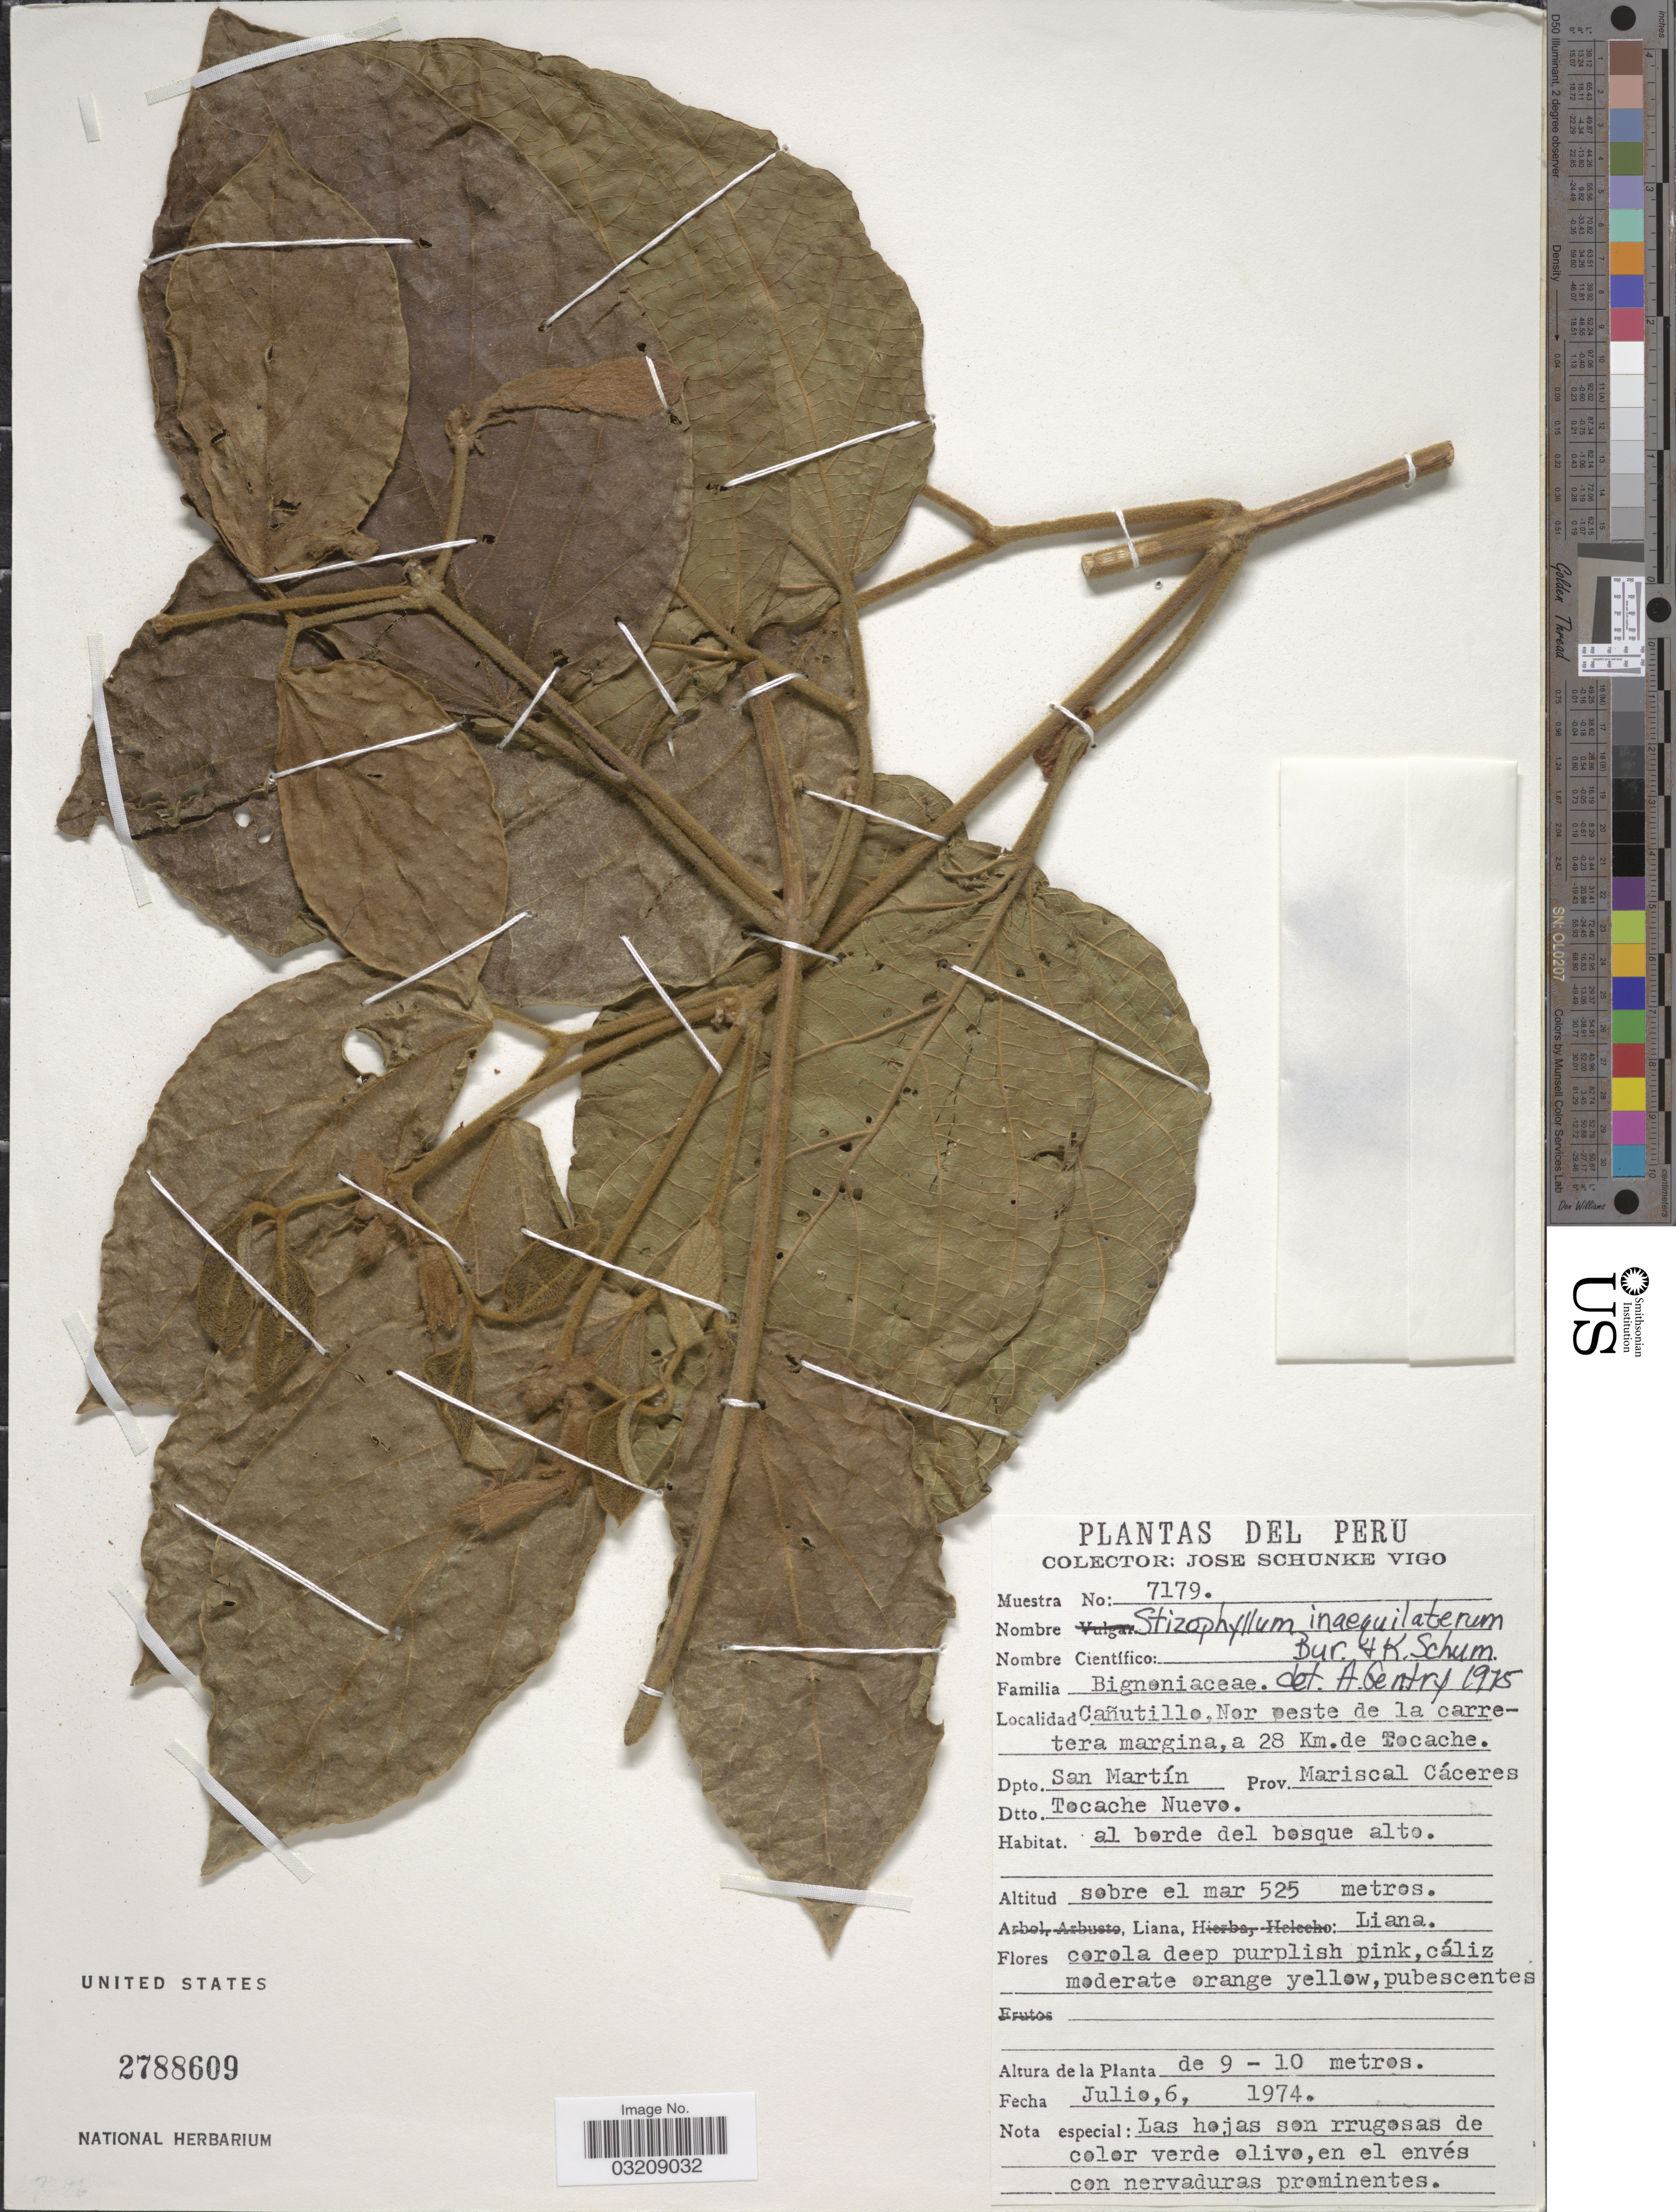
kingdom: Plantae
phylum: Tracheophyta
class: Magnoliopsida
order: Lamiales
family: Bignoniaceae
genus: Stizophyllum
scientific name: Stizophyllum inaequilaterum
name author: Bureau & K. Schum.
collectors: J. Schunke Vigo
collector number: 7179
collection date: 1974-07-06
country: Peru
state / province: San Martín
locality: Cañutillo, Nor oeste de la carretera margina, a 28 Km. de Tocache. Dpto. San Martín. Prov. Mariscal Cáceres. Dtto. Tocache Nuevo.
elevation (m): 525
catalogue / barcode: US 2788609